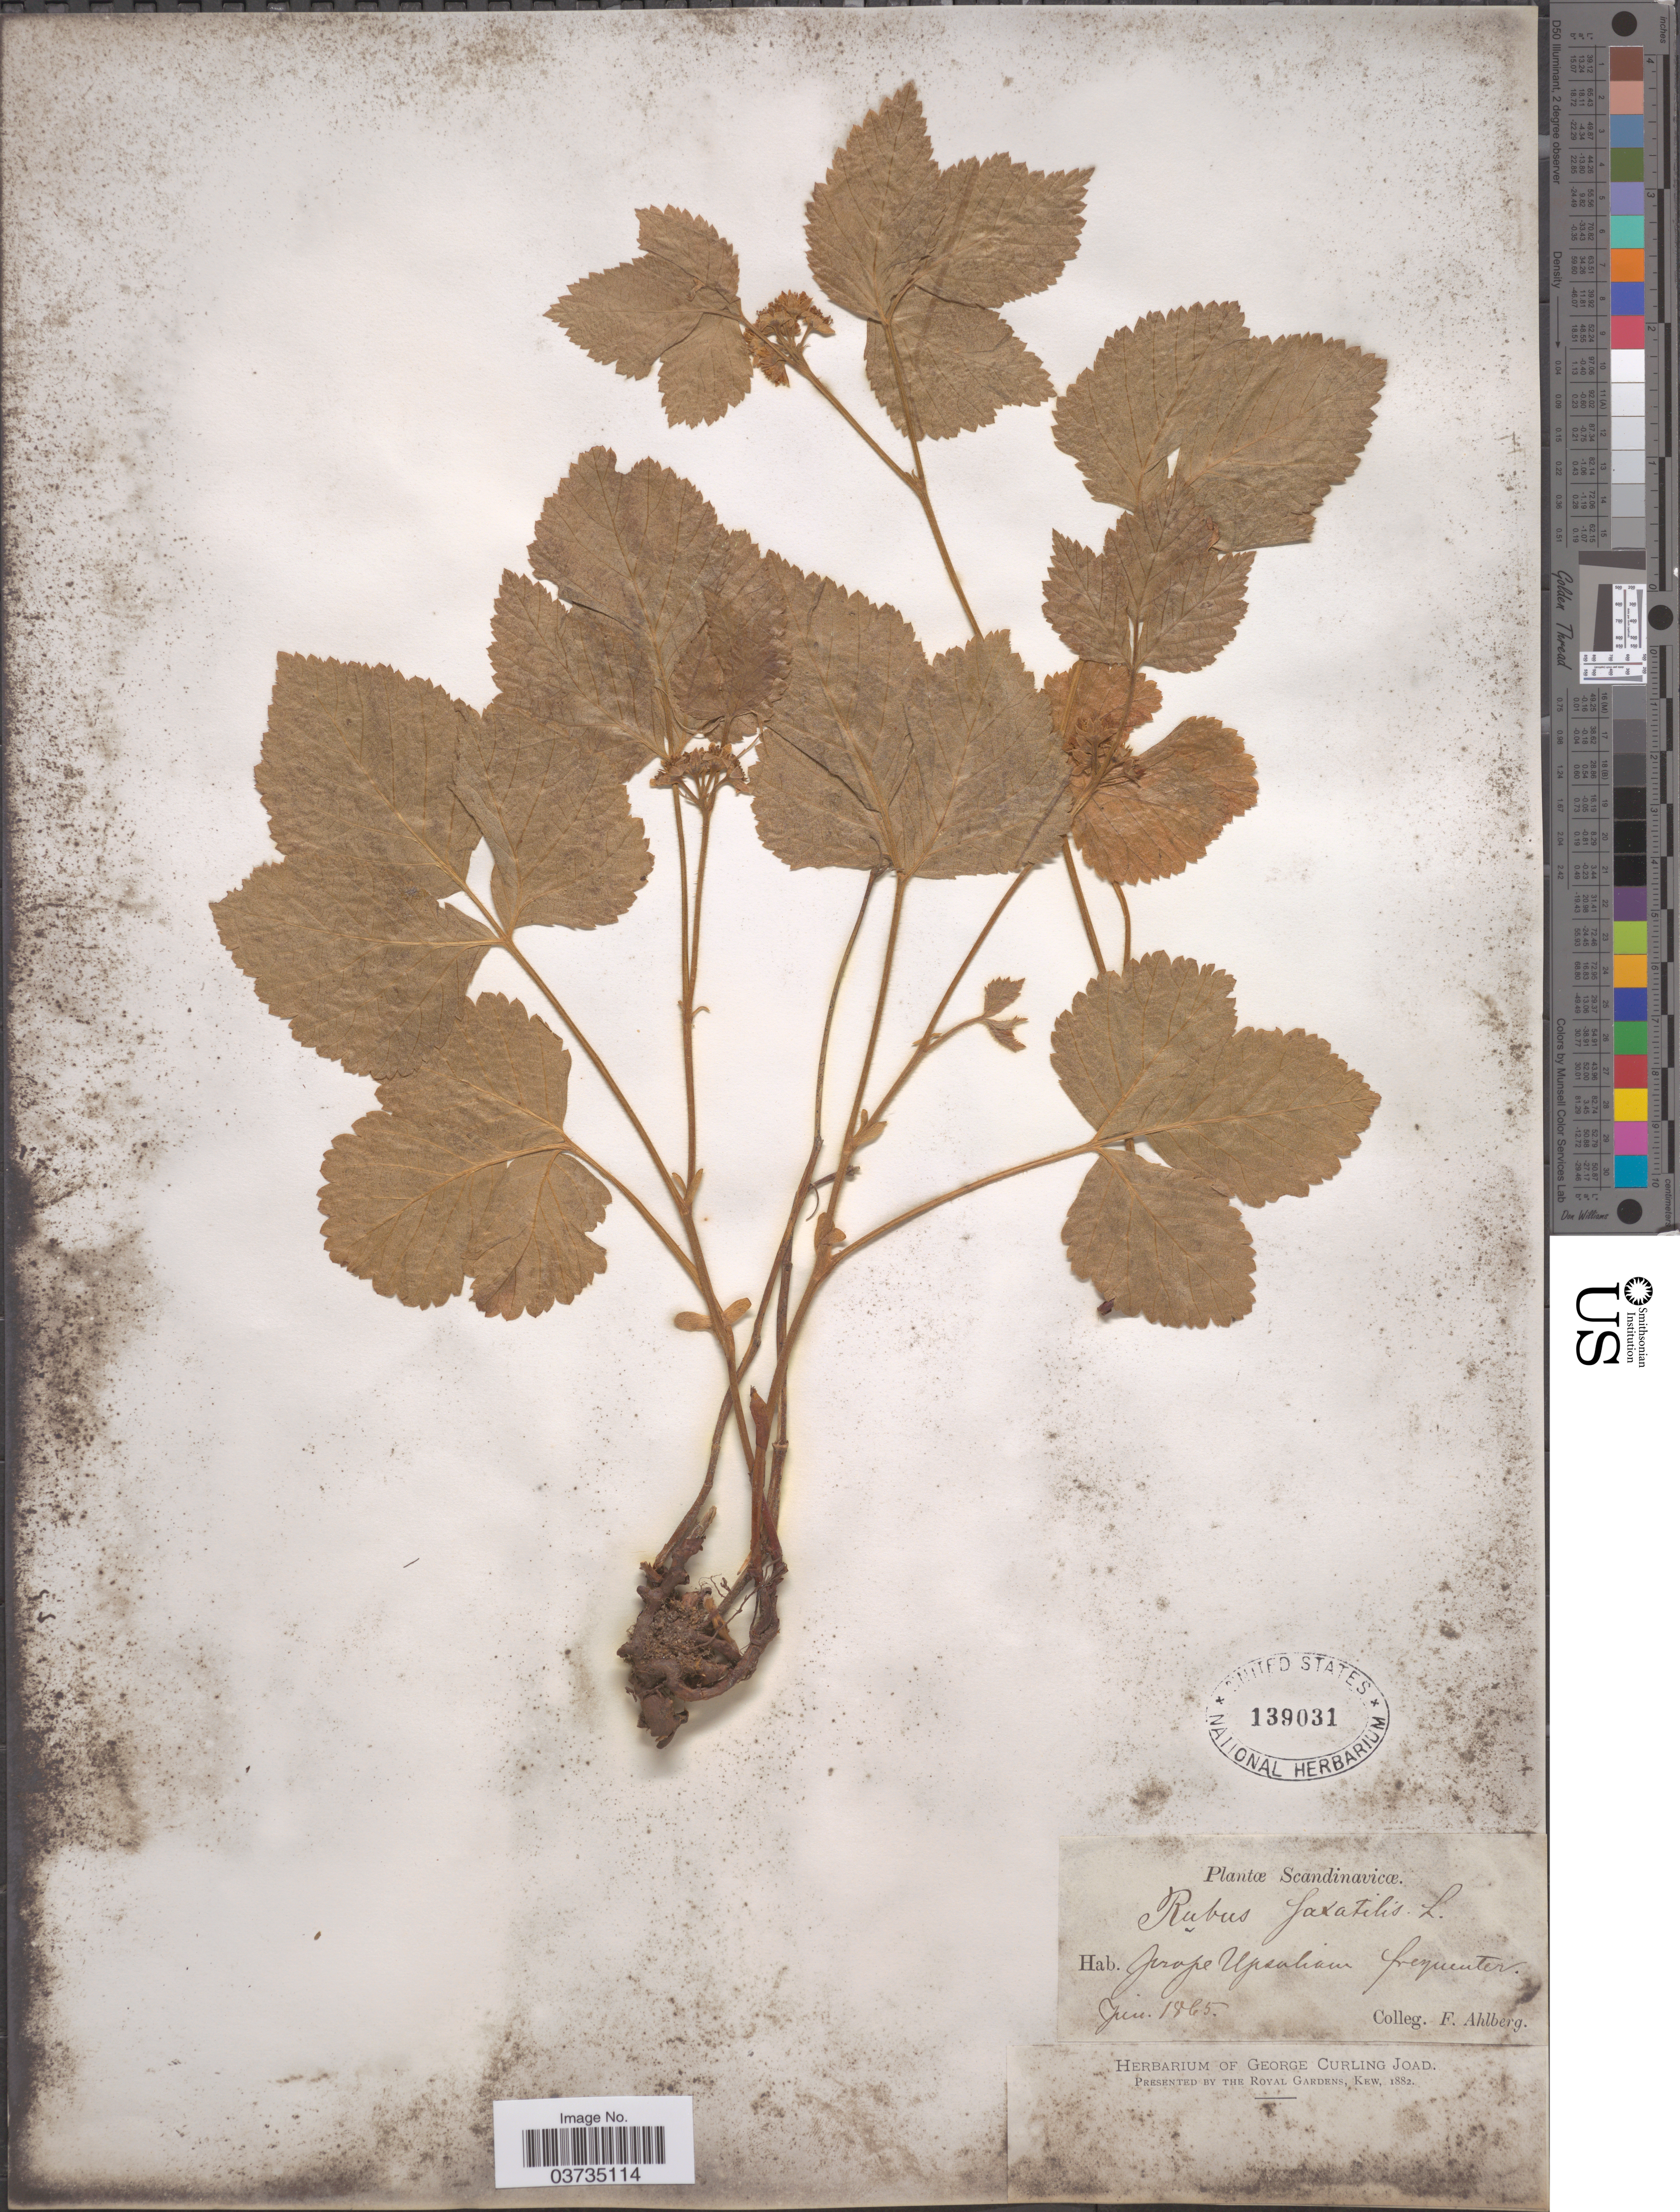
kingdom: Plantae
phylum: Tracheophyta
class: Magnoliopsida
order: Rosales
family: Rosaceae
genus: Rubus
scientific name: Rubus saxatilis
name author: L.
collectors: F. Ahlberg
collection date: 1865-06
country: Sweden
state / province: Uppsala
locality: Scandinavicæ. Prope Upsaliam.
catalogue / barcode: US 139031